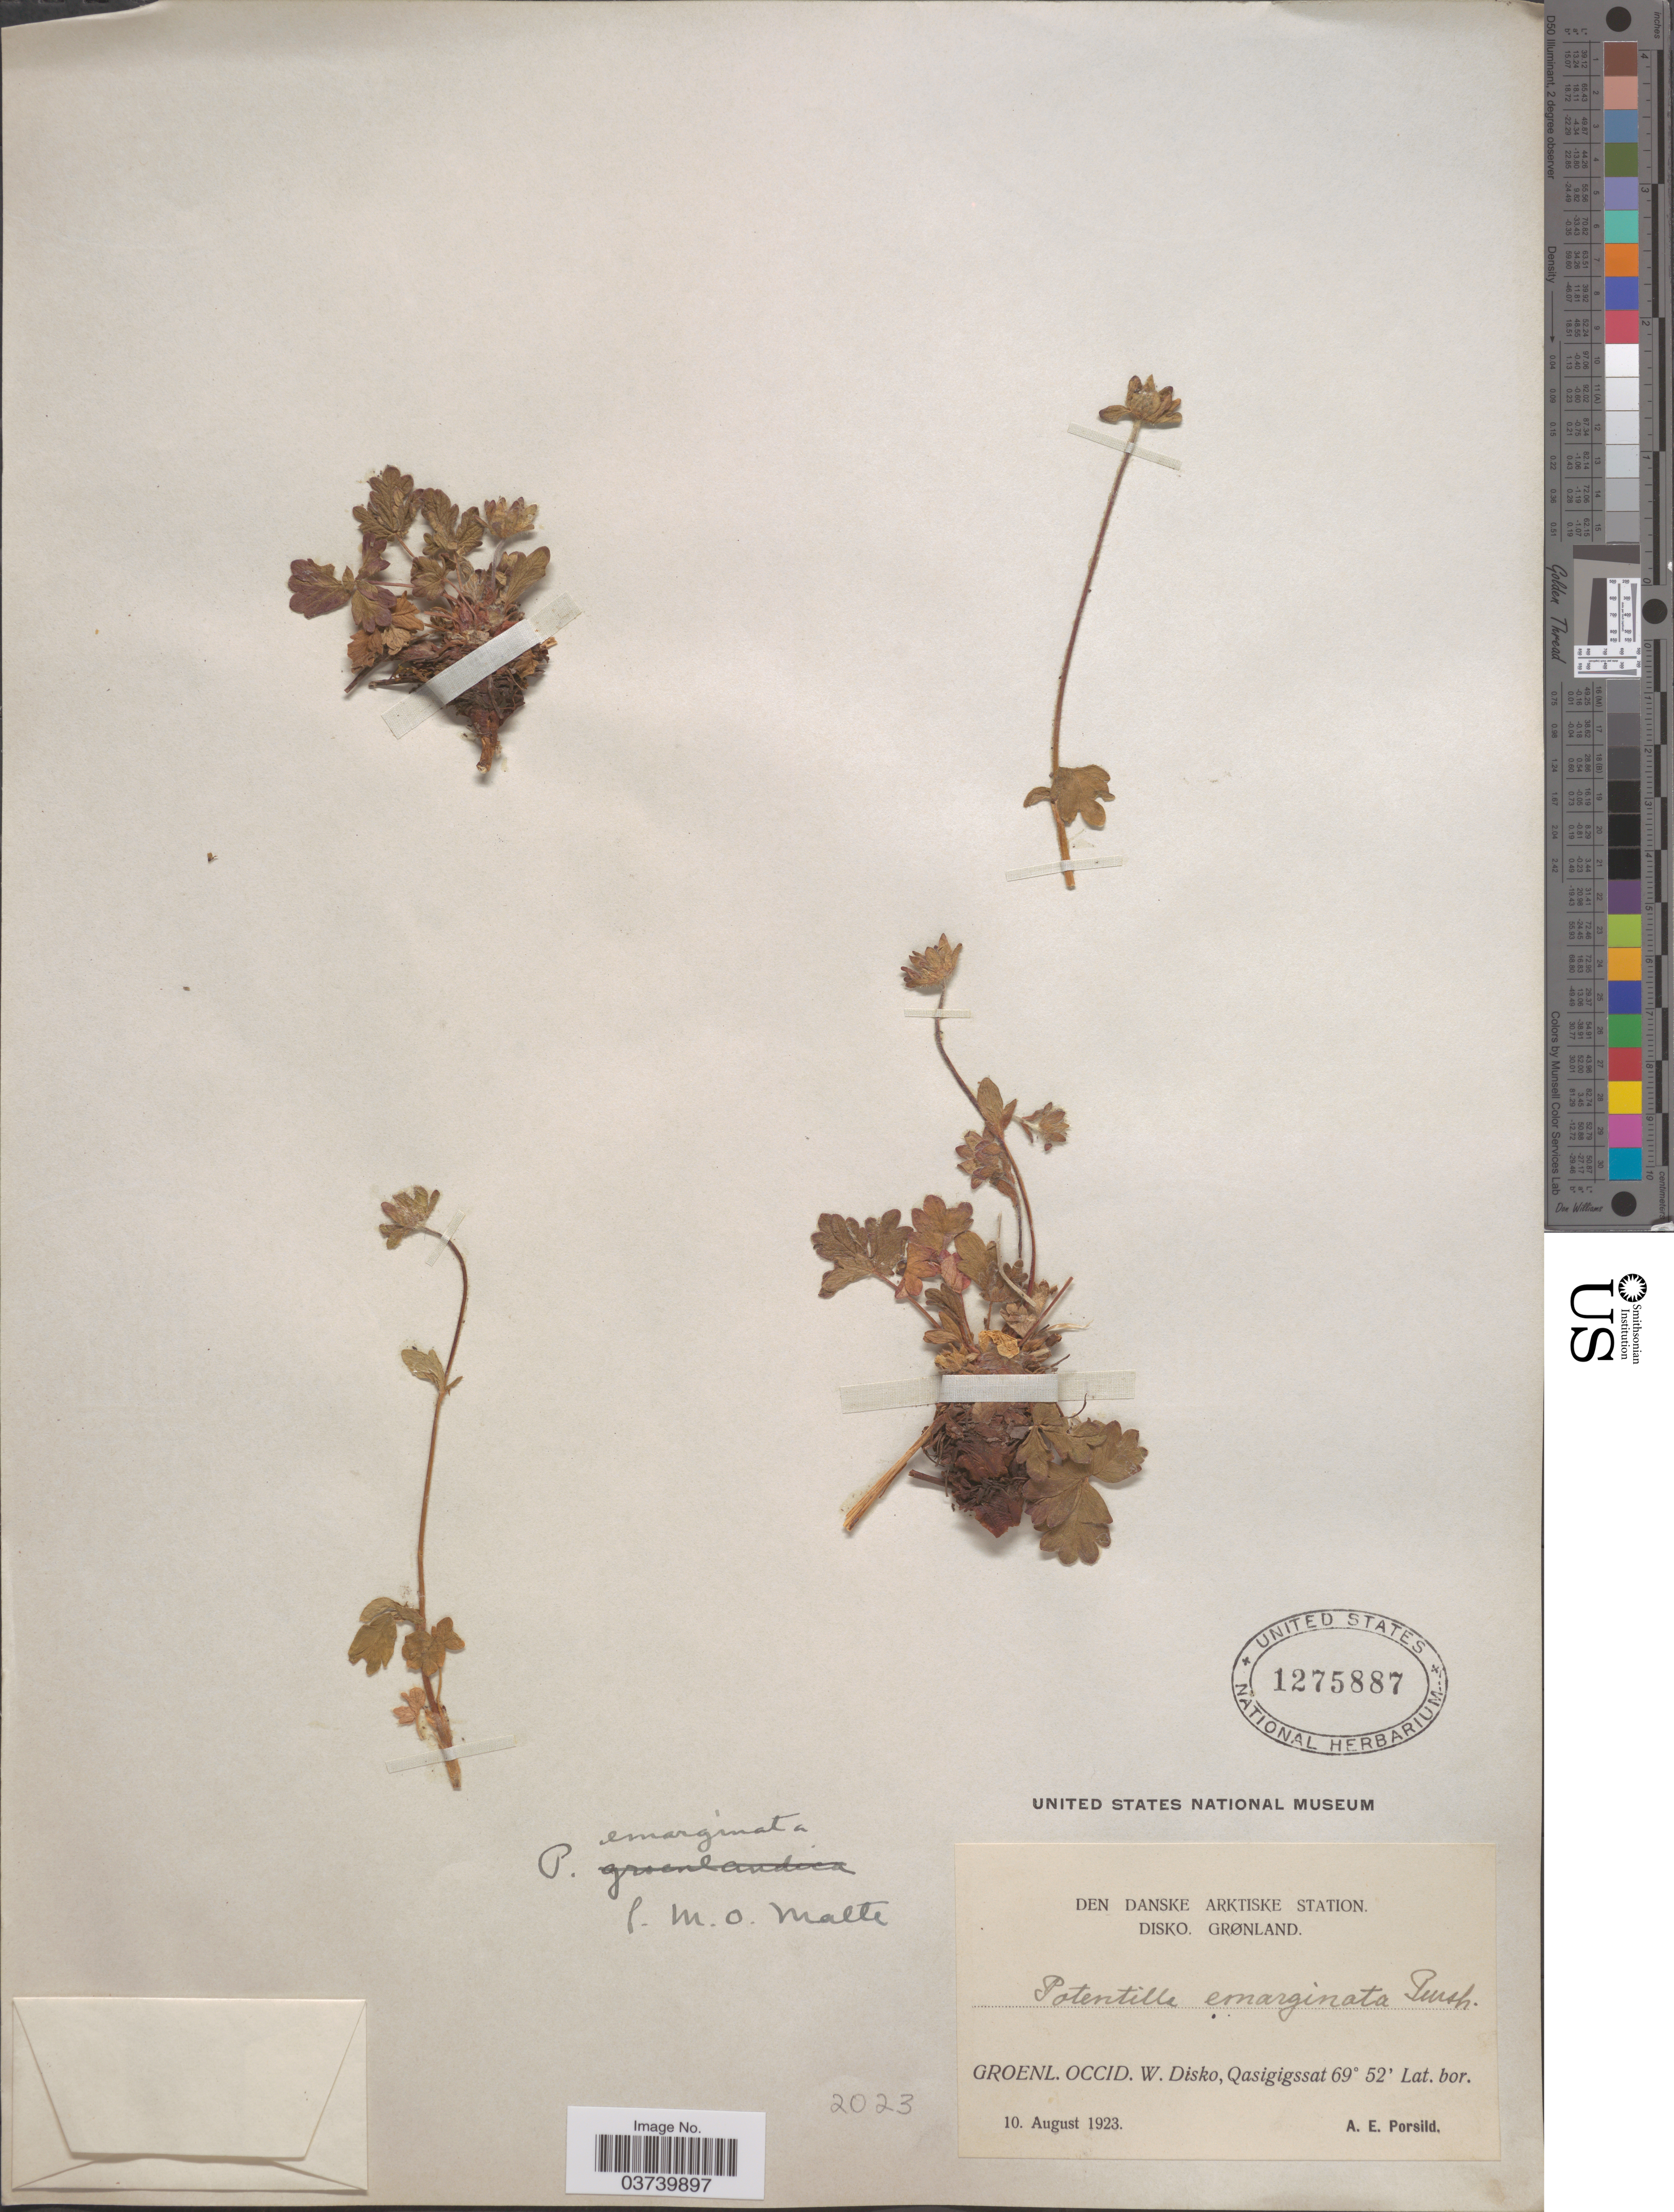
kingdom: Plantae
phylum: Tracheophyta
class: Magnoliopsida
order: Rosales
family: Rosaceae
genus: Potentilla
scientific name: Potentilla hyparctica subsp. hyparctica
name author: Malte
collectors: A. E. Porsild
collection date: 1923-08-10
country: Greenland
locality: Den Danske Arktiske Station. Disko. Groenl. Occid W. Disko, Qasigigssat.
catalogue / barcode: US 1275887